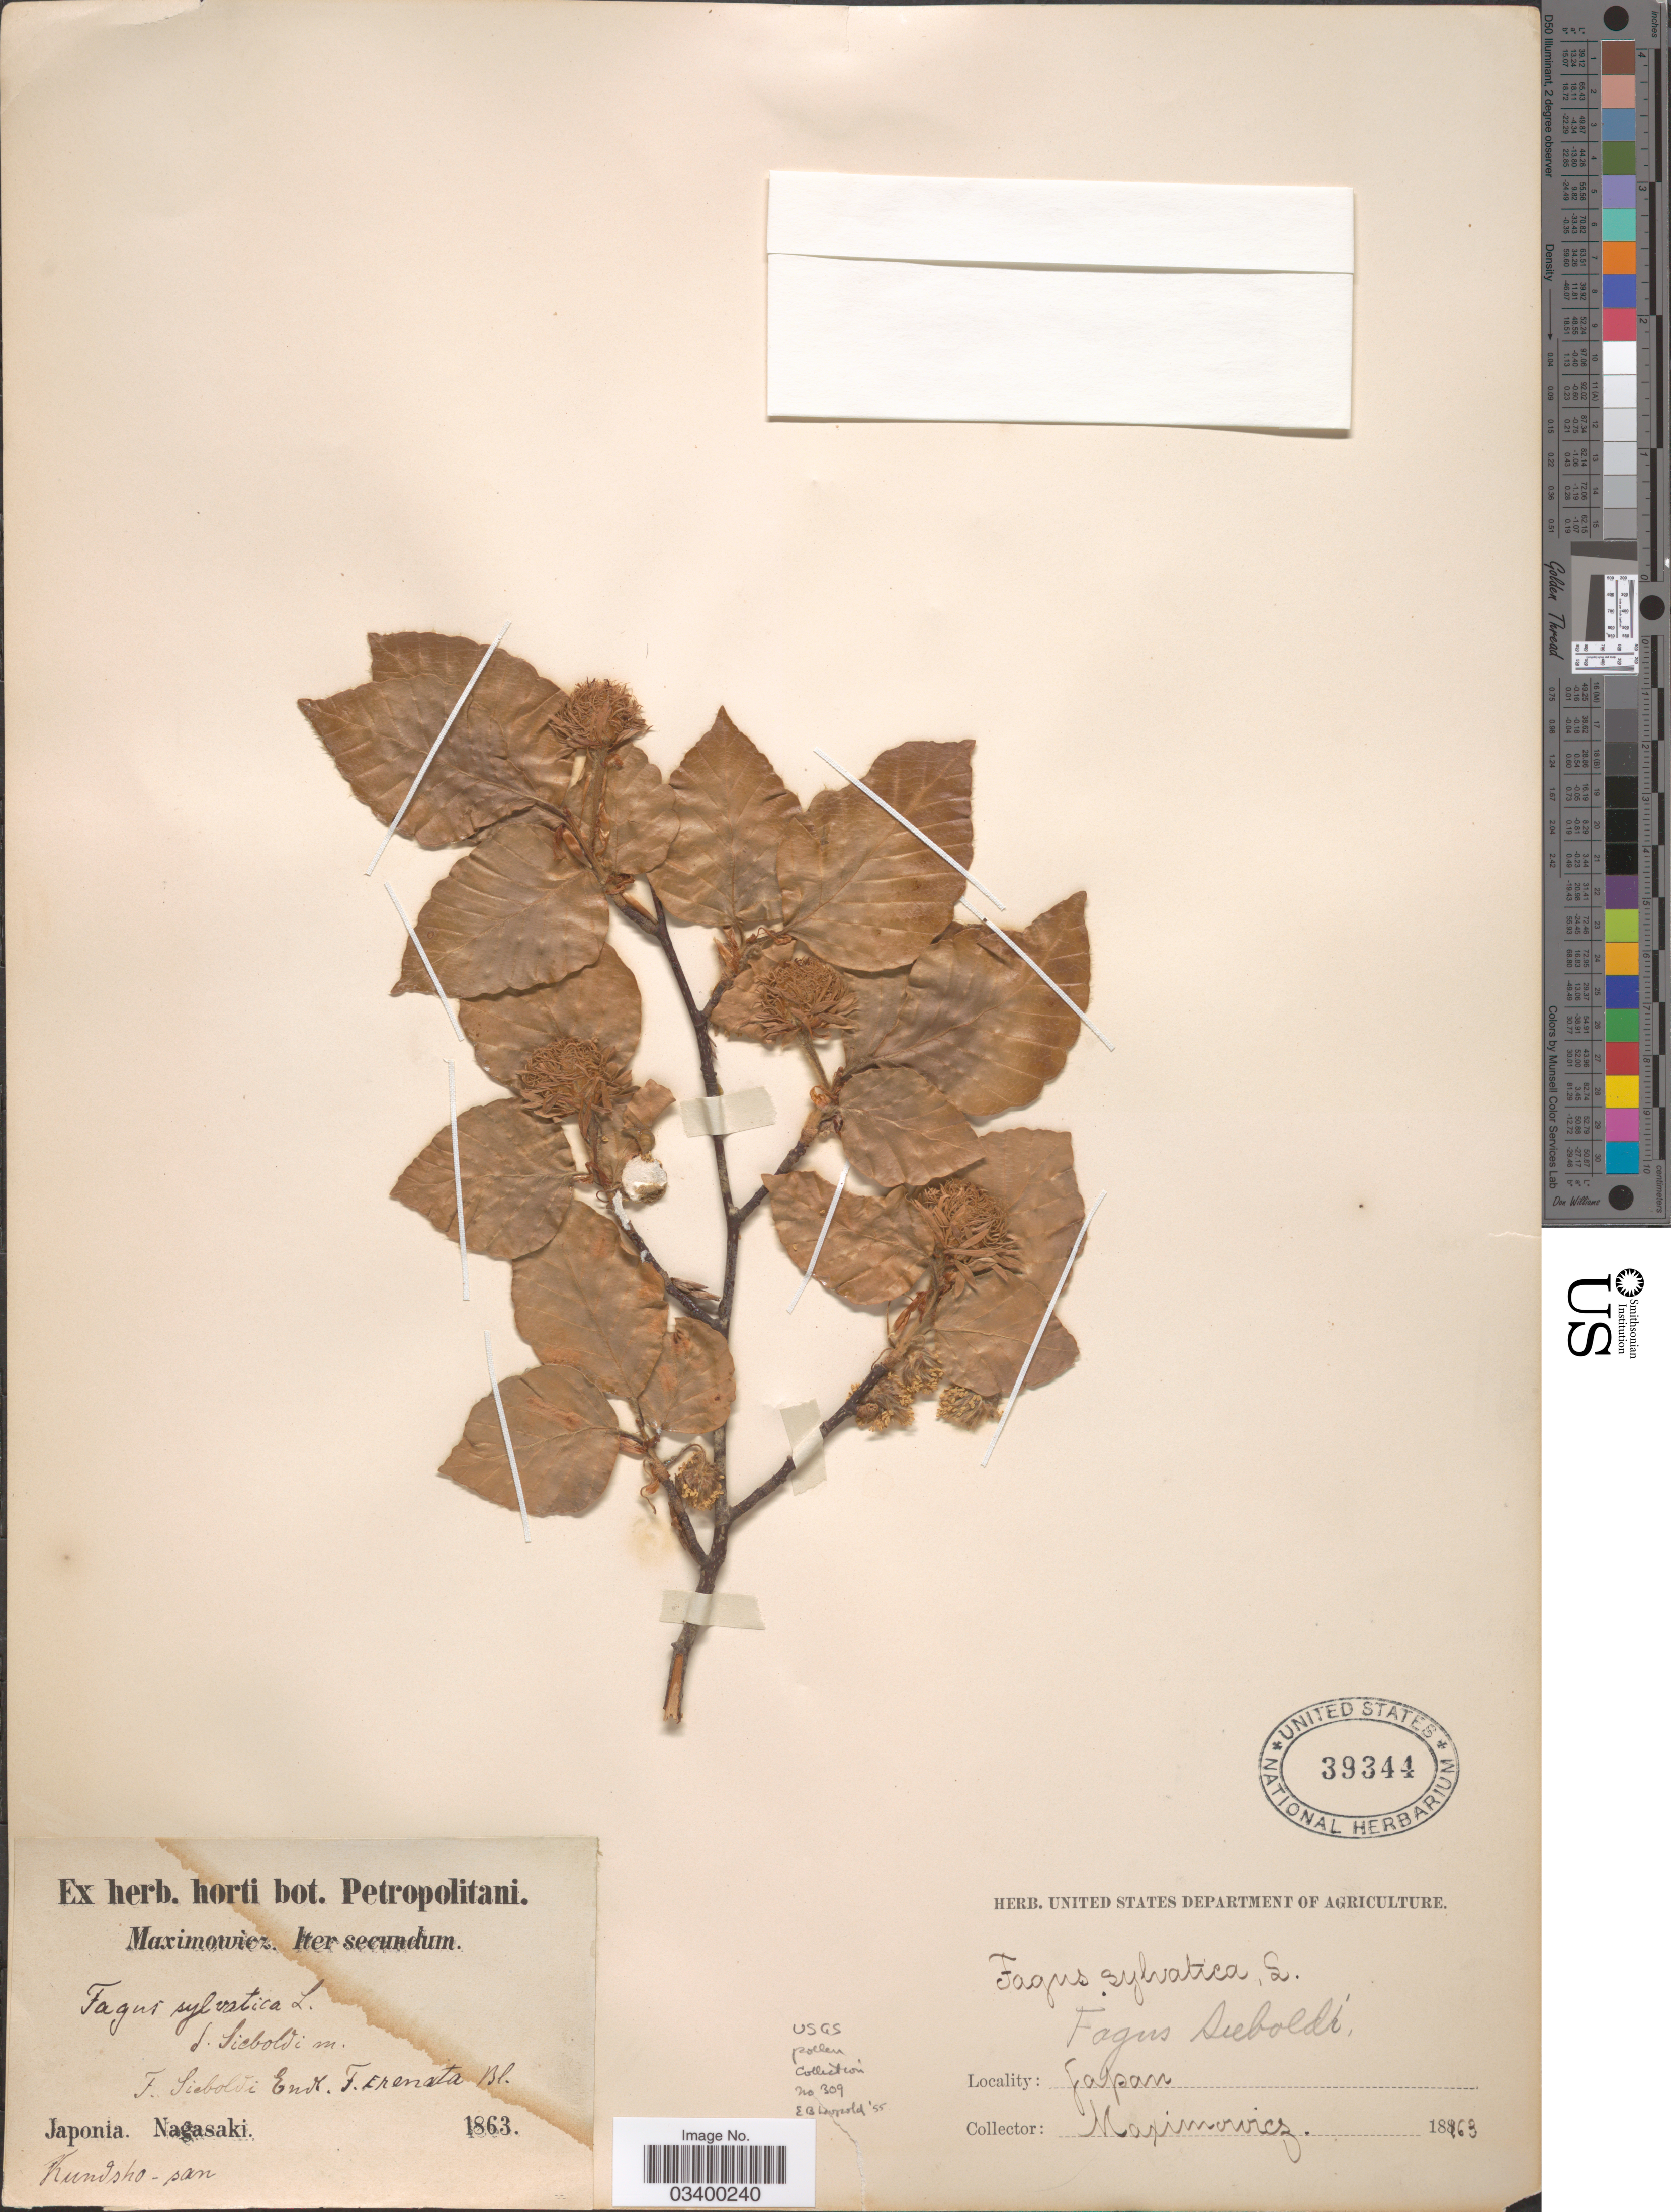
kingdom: Plantae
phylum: Tracheophyta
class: Magnoliopsida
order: Fagales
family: Fagaceae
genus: Fagus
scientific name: Fagus sylvatica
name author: L.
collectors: Maximowicz, --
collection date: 1863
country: Japan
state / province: Nagasaki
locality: Kundsho-san.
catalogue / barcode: US 39344